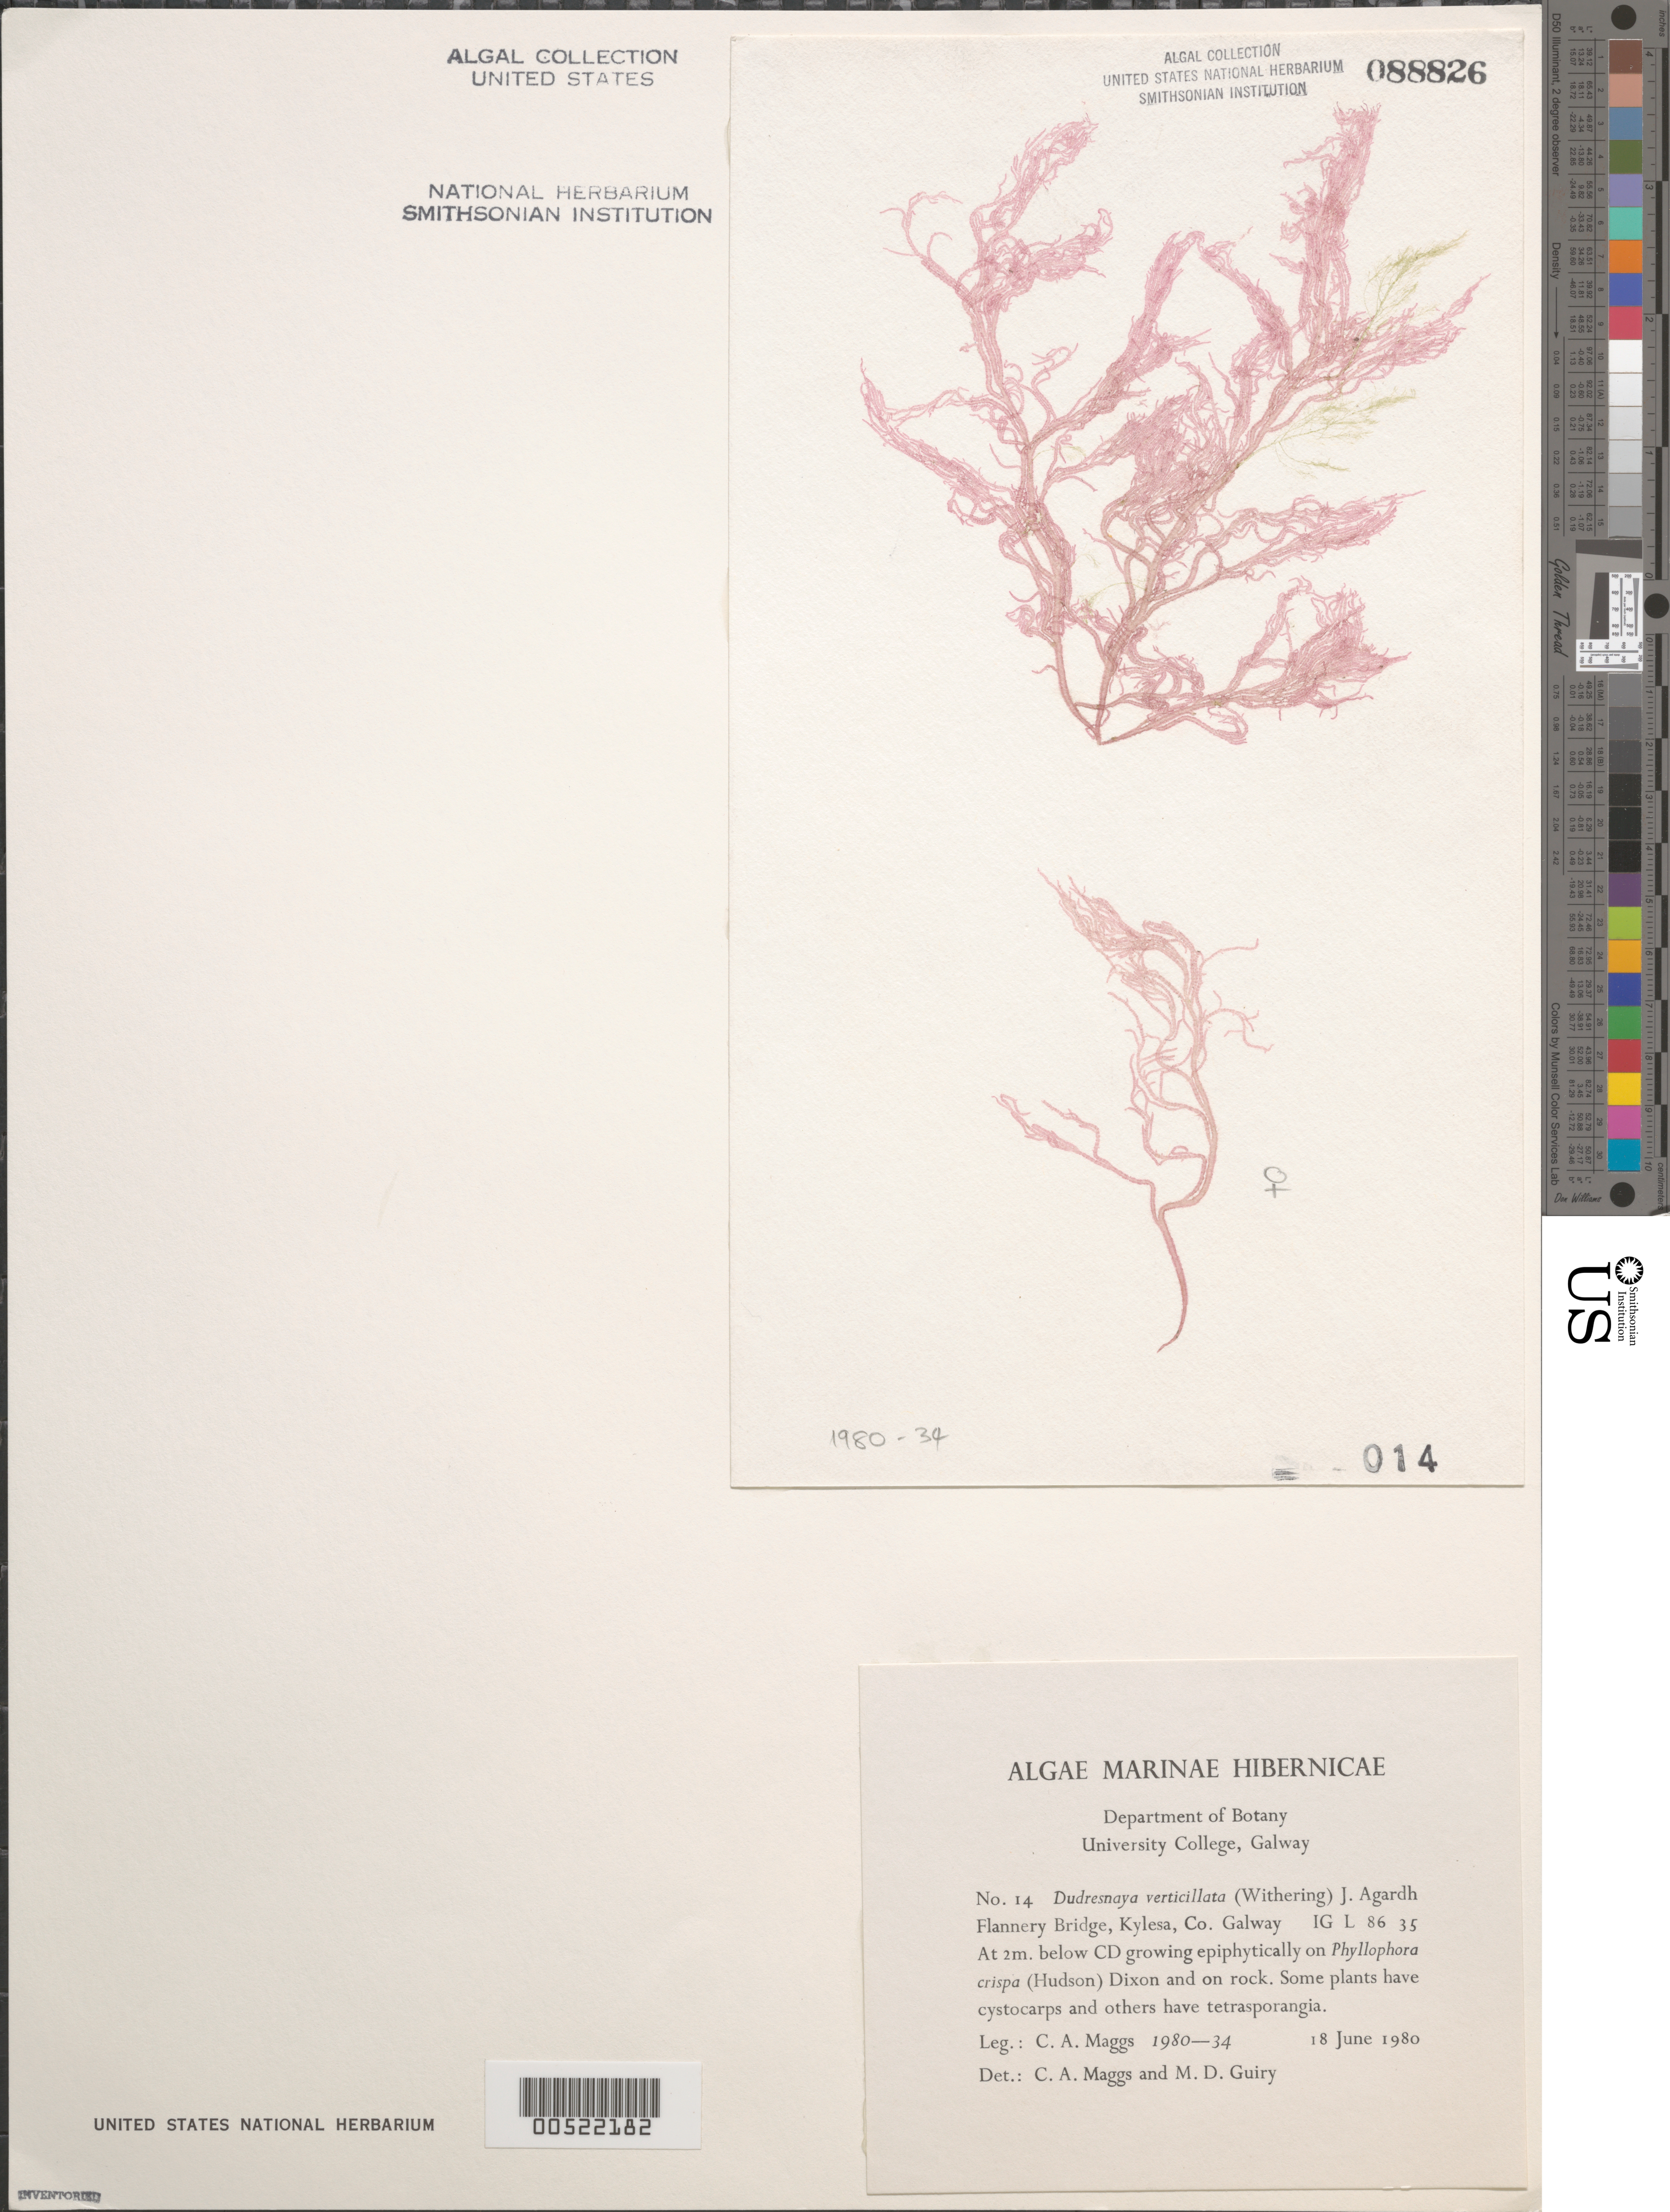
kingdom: Plantae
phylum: Rhodophyta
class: Florideophyceae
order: Gigartinales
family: Dumontiaceae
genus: Dudresnaya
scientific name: Dudresnaya verticillata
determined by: Guiry, M. D.; Maggs, C. A.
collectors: C. Maggs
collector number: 1980-34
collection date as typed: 18 Jun 1980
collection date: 1980-06-18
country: Ireland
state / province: Connaught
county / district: Galway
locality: Flannery Bridge, Kylesa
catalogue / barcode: US 88826